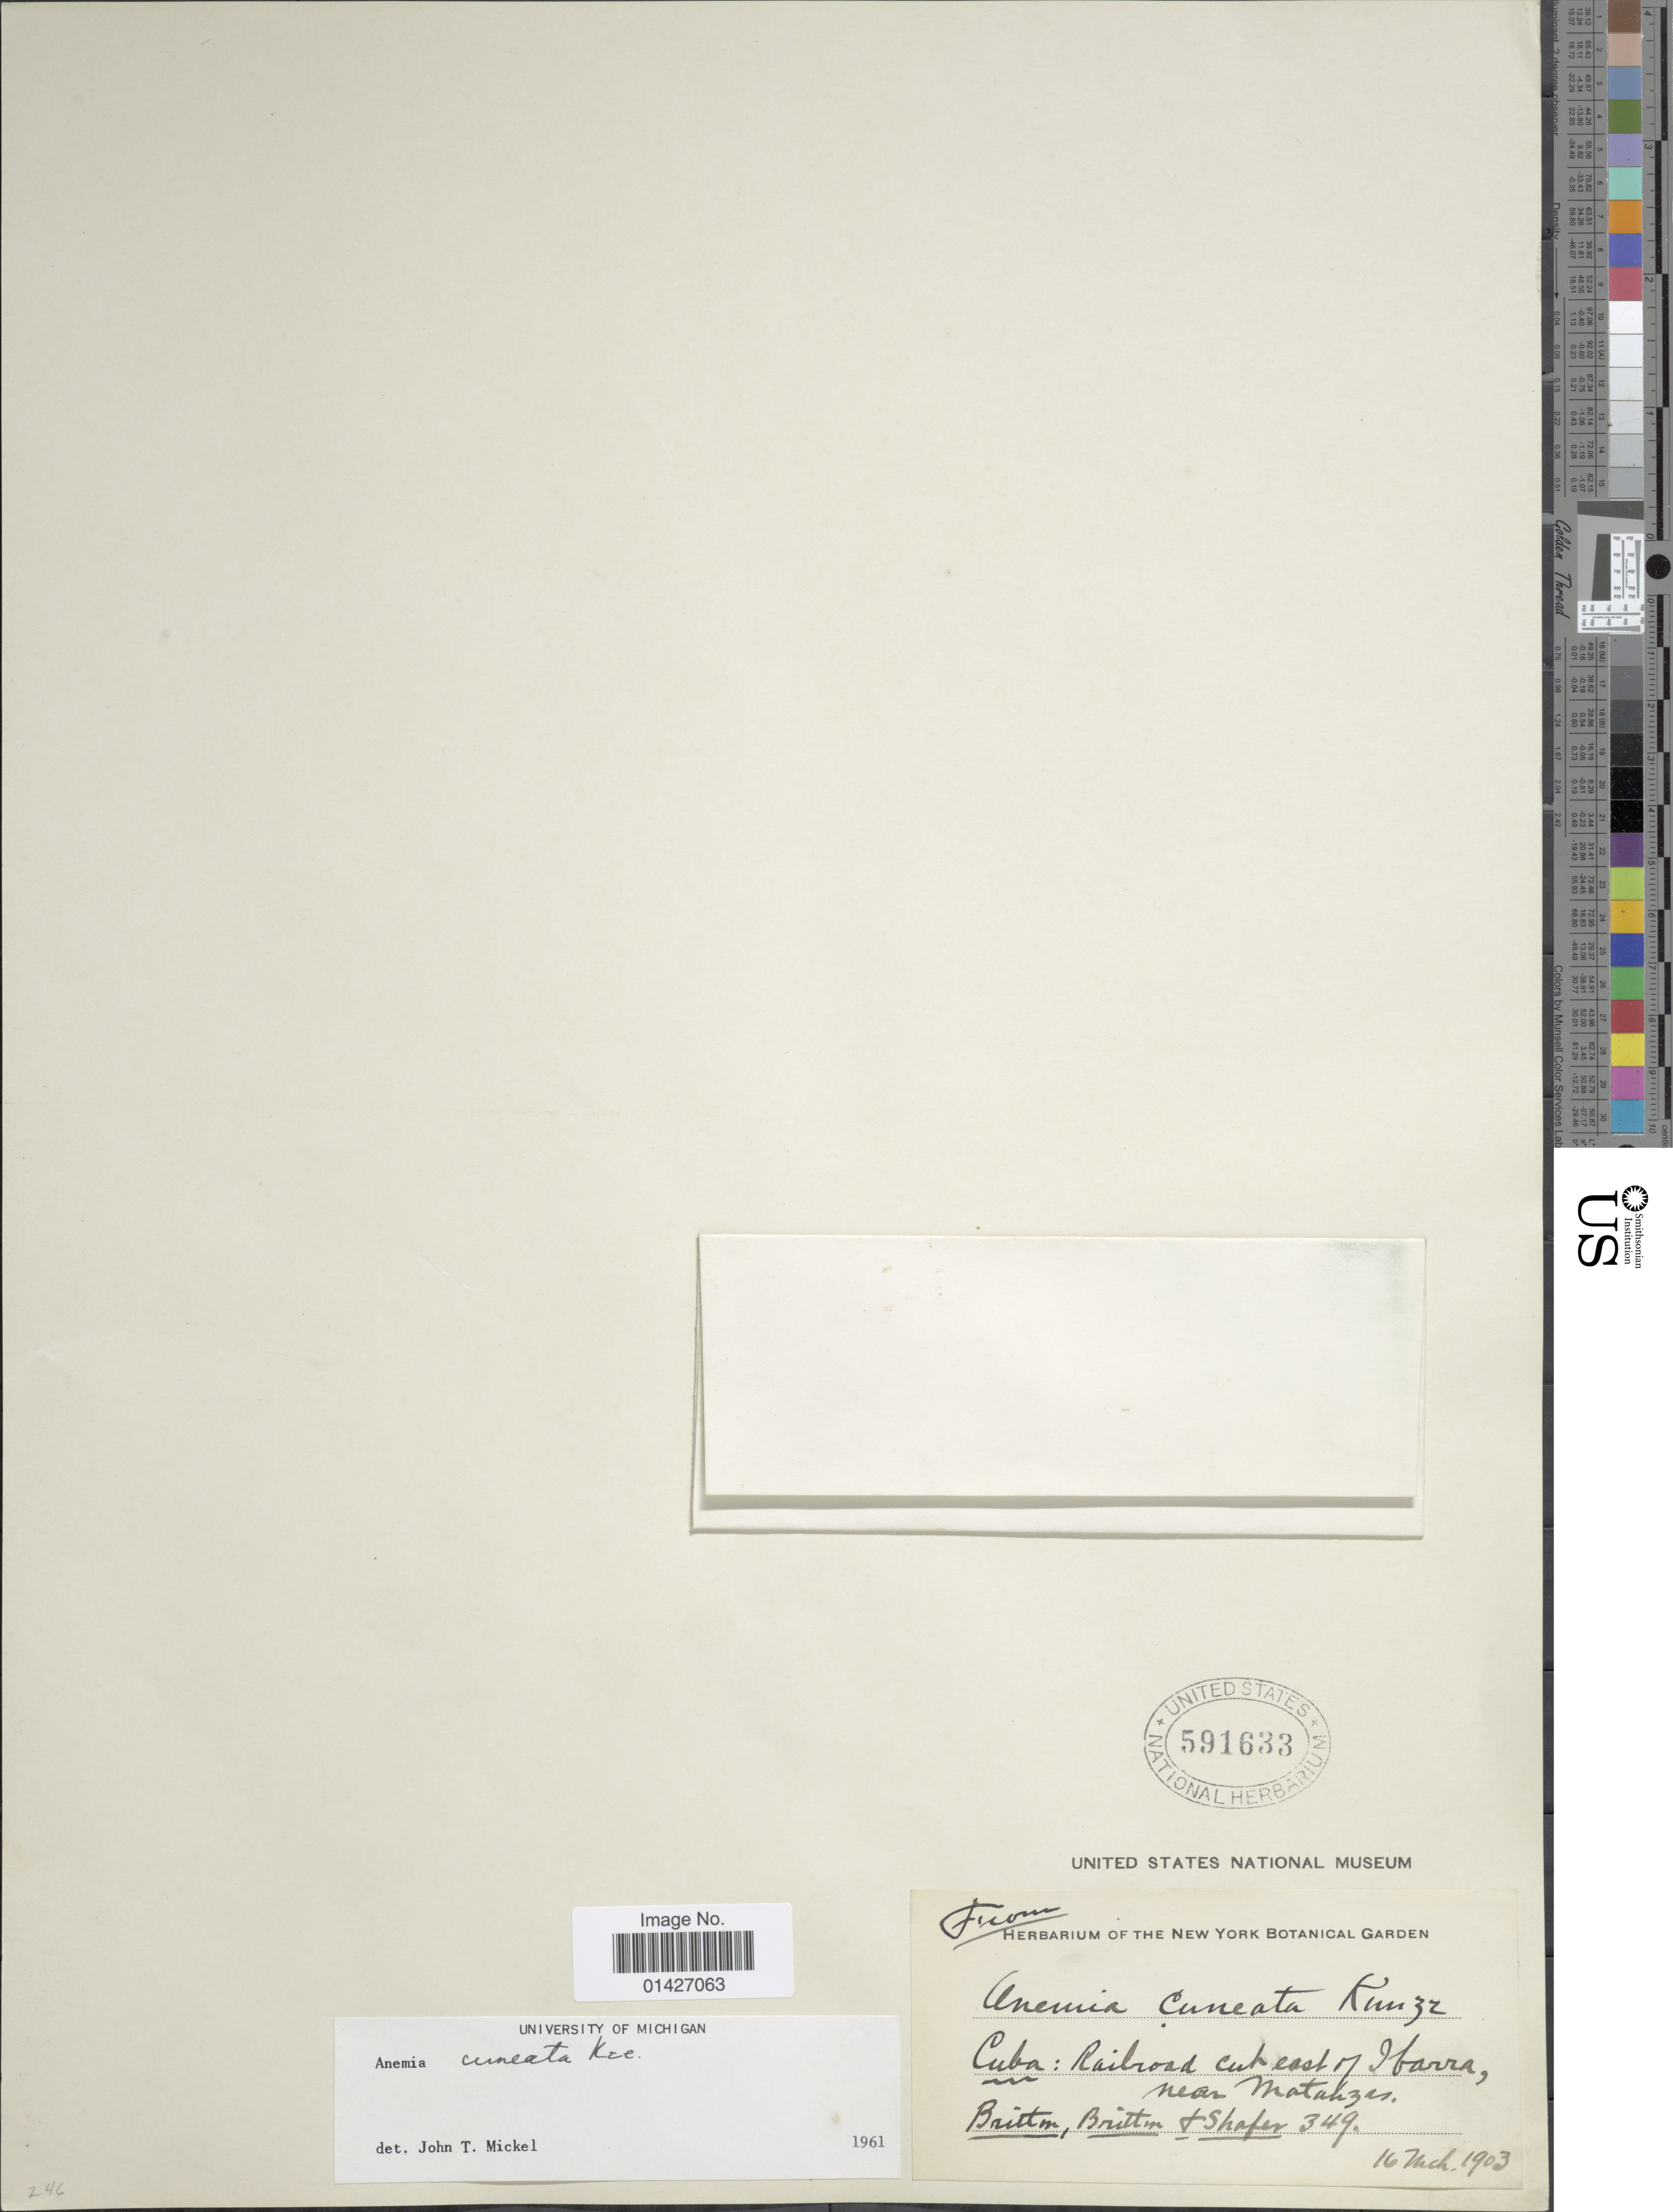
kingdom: Plantae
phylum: Tracheophyta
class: Polypodiopsida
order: Schizaeales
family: Anemiaceae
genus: Anemia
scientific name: Anemia cuneata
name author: Poepp. ex Spreng.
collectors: Britton, --, Britton, -- & Shafer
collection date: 1903-03-16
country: Cuba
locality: Railroad cut east of Ibarra, near Matanzas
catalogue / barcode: US 591633